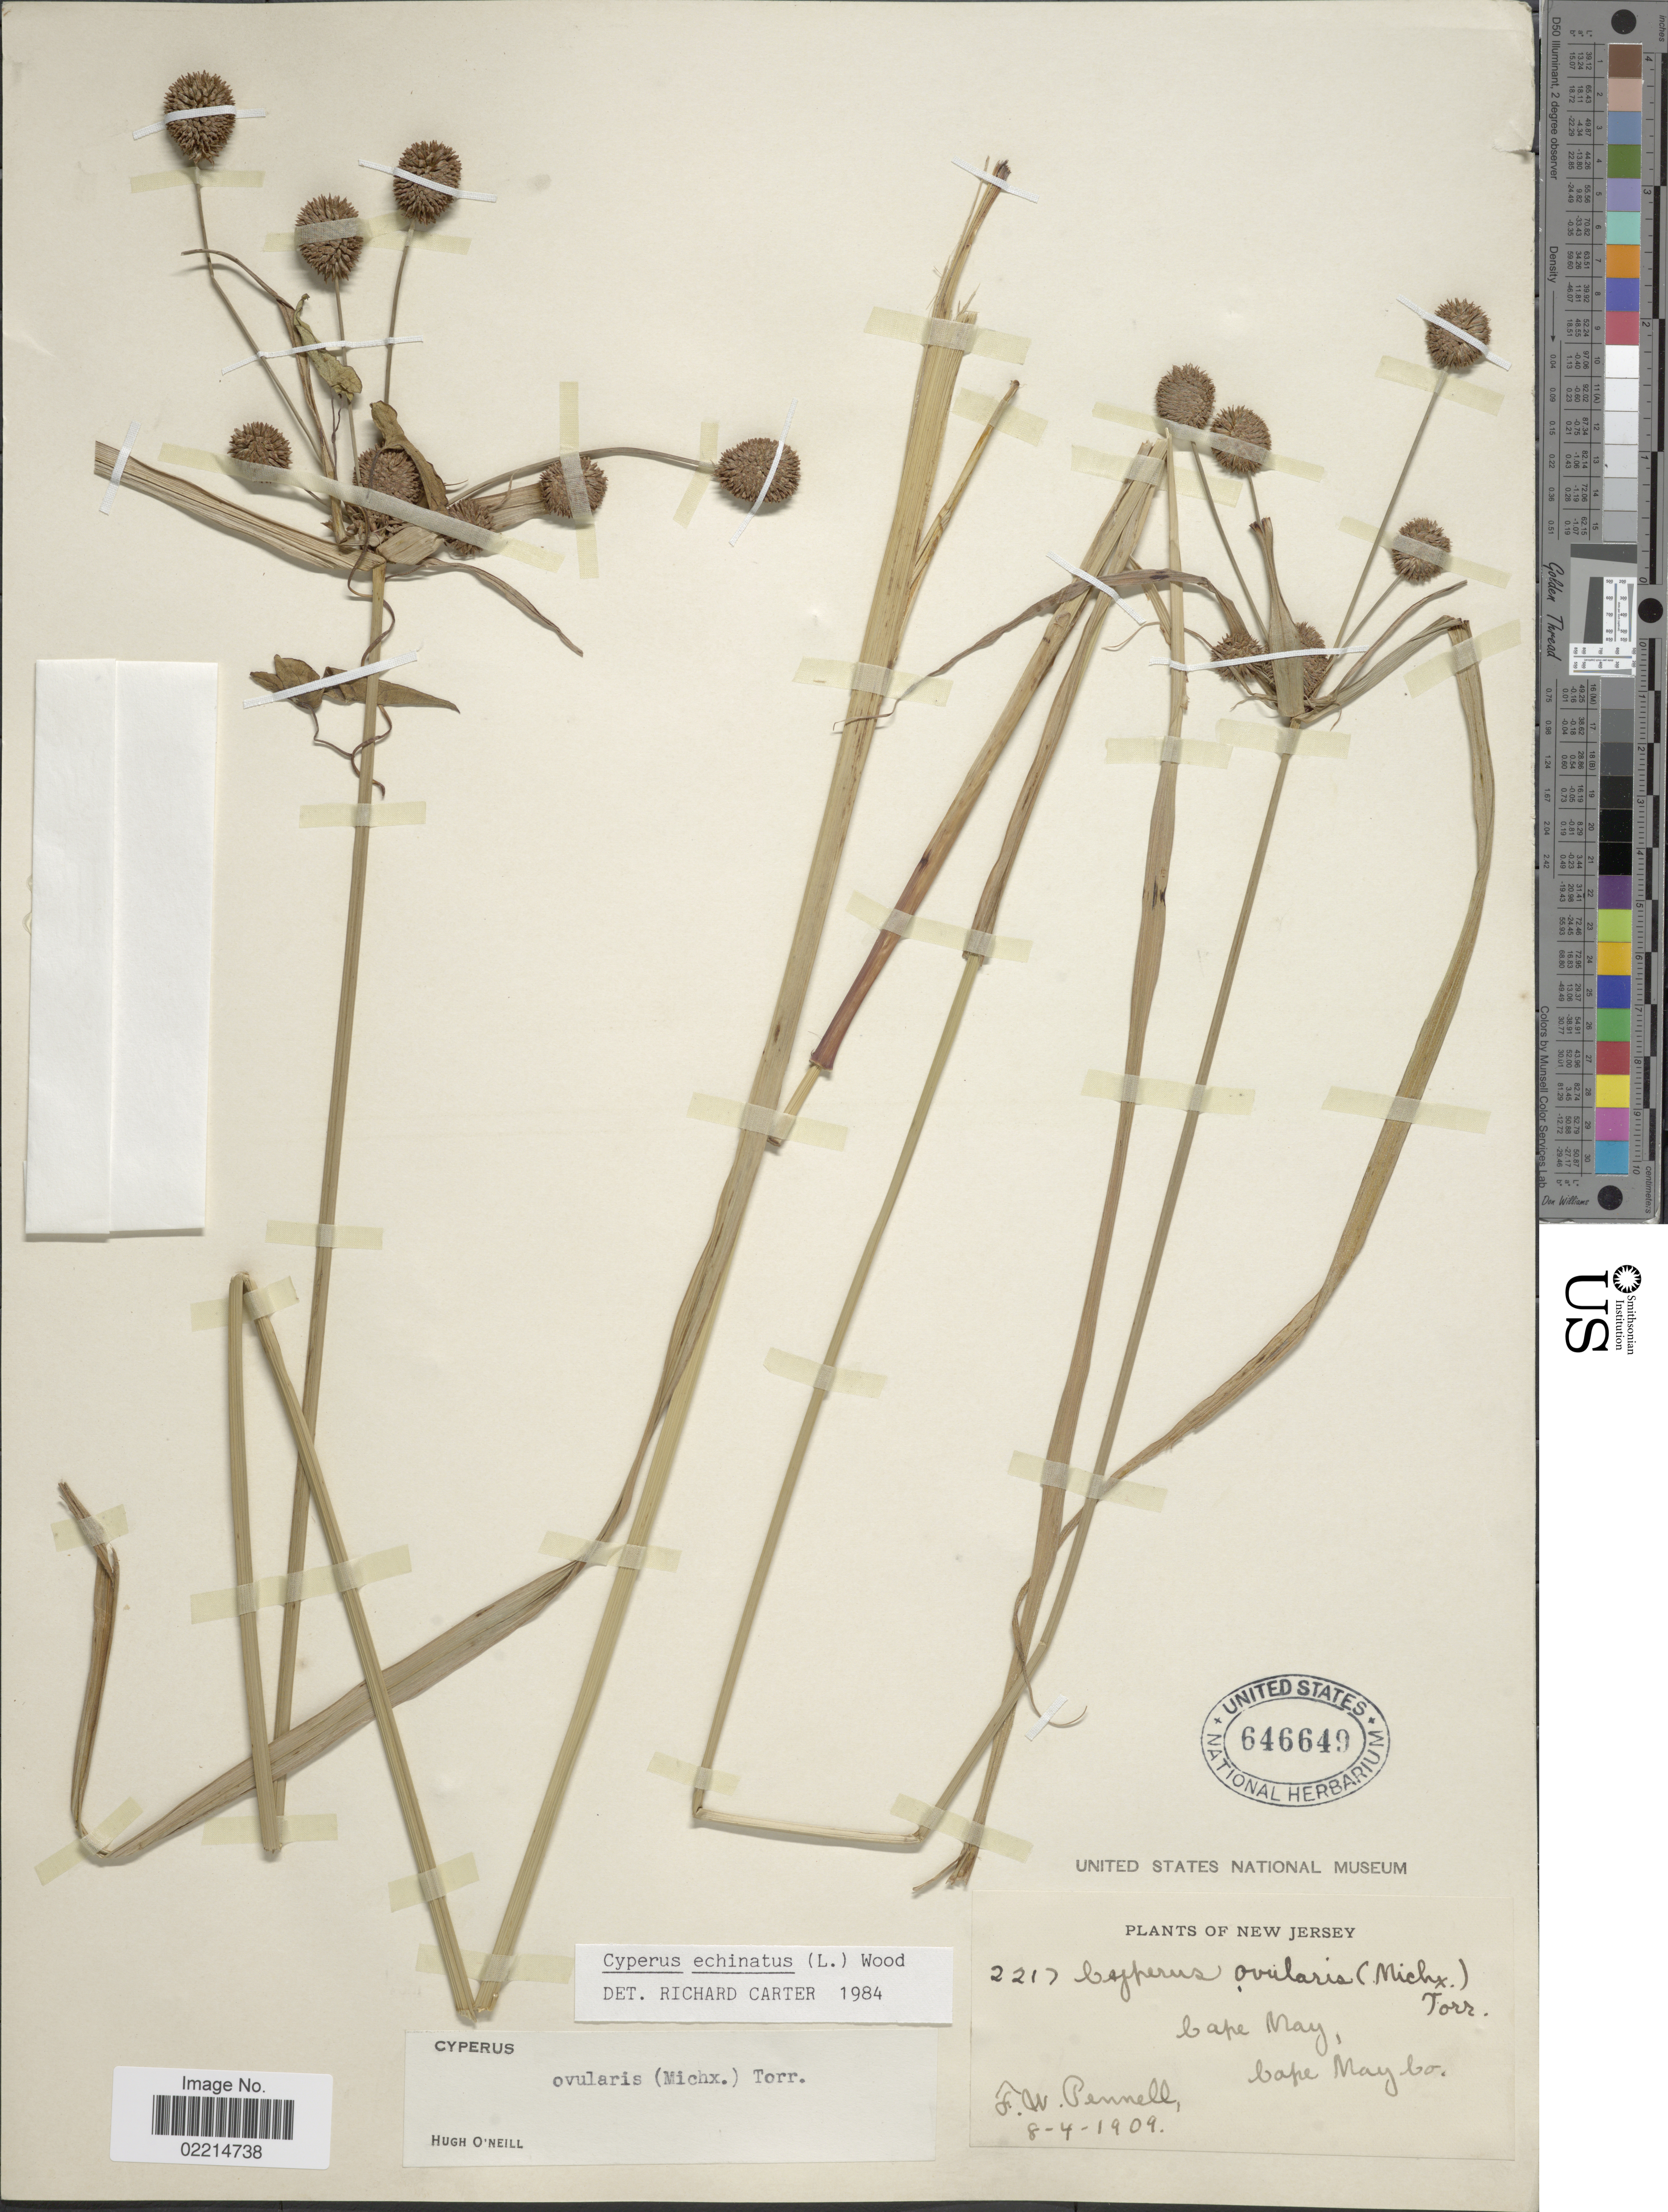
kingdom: Plantae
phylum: Tracheophyta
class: Liliopsida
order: Poales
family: Cyperaceae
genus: Cyperus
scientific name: Cyperus echinatus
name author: (L.) Alph. Wood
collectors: F. W. Pennell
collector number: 2217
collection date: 1909-08-04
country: United States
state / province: New Jersey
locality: Cape May, Cape May Co.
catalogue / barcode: US 646649